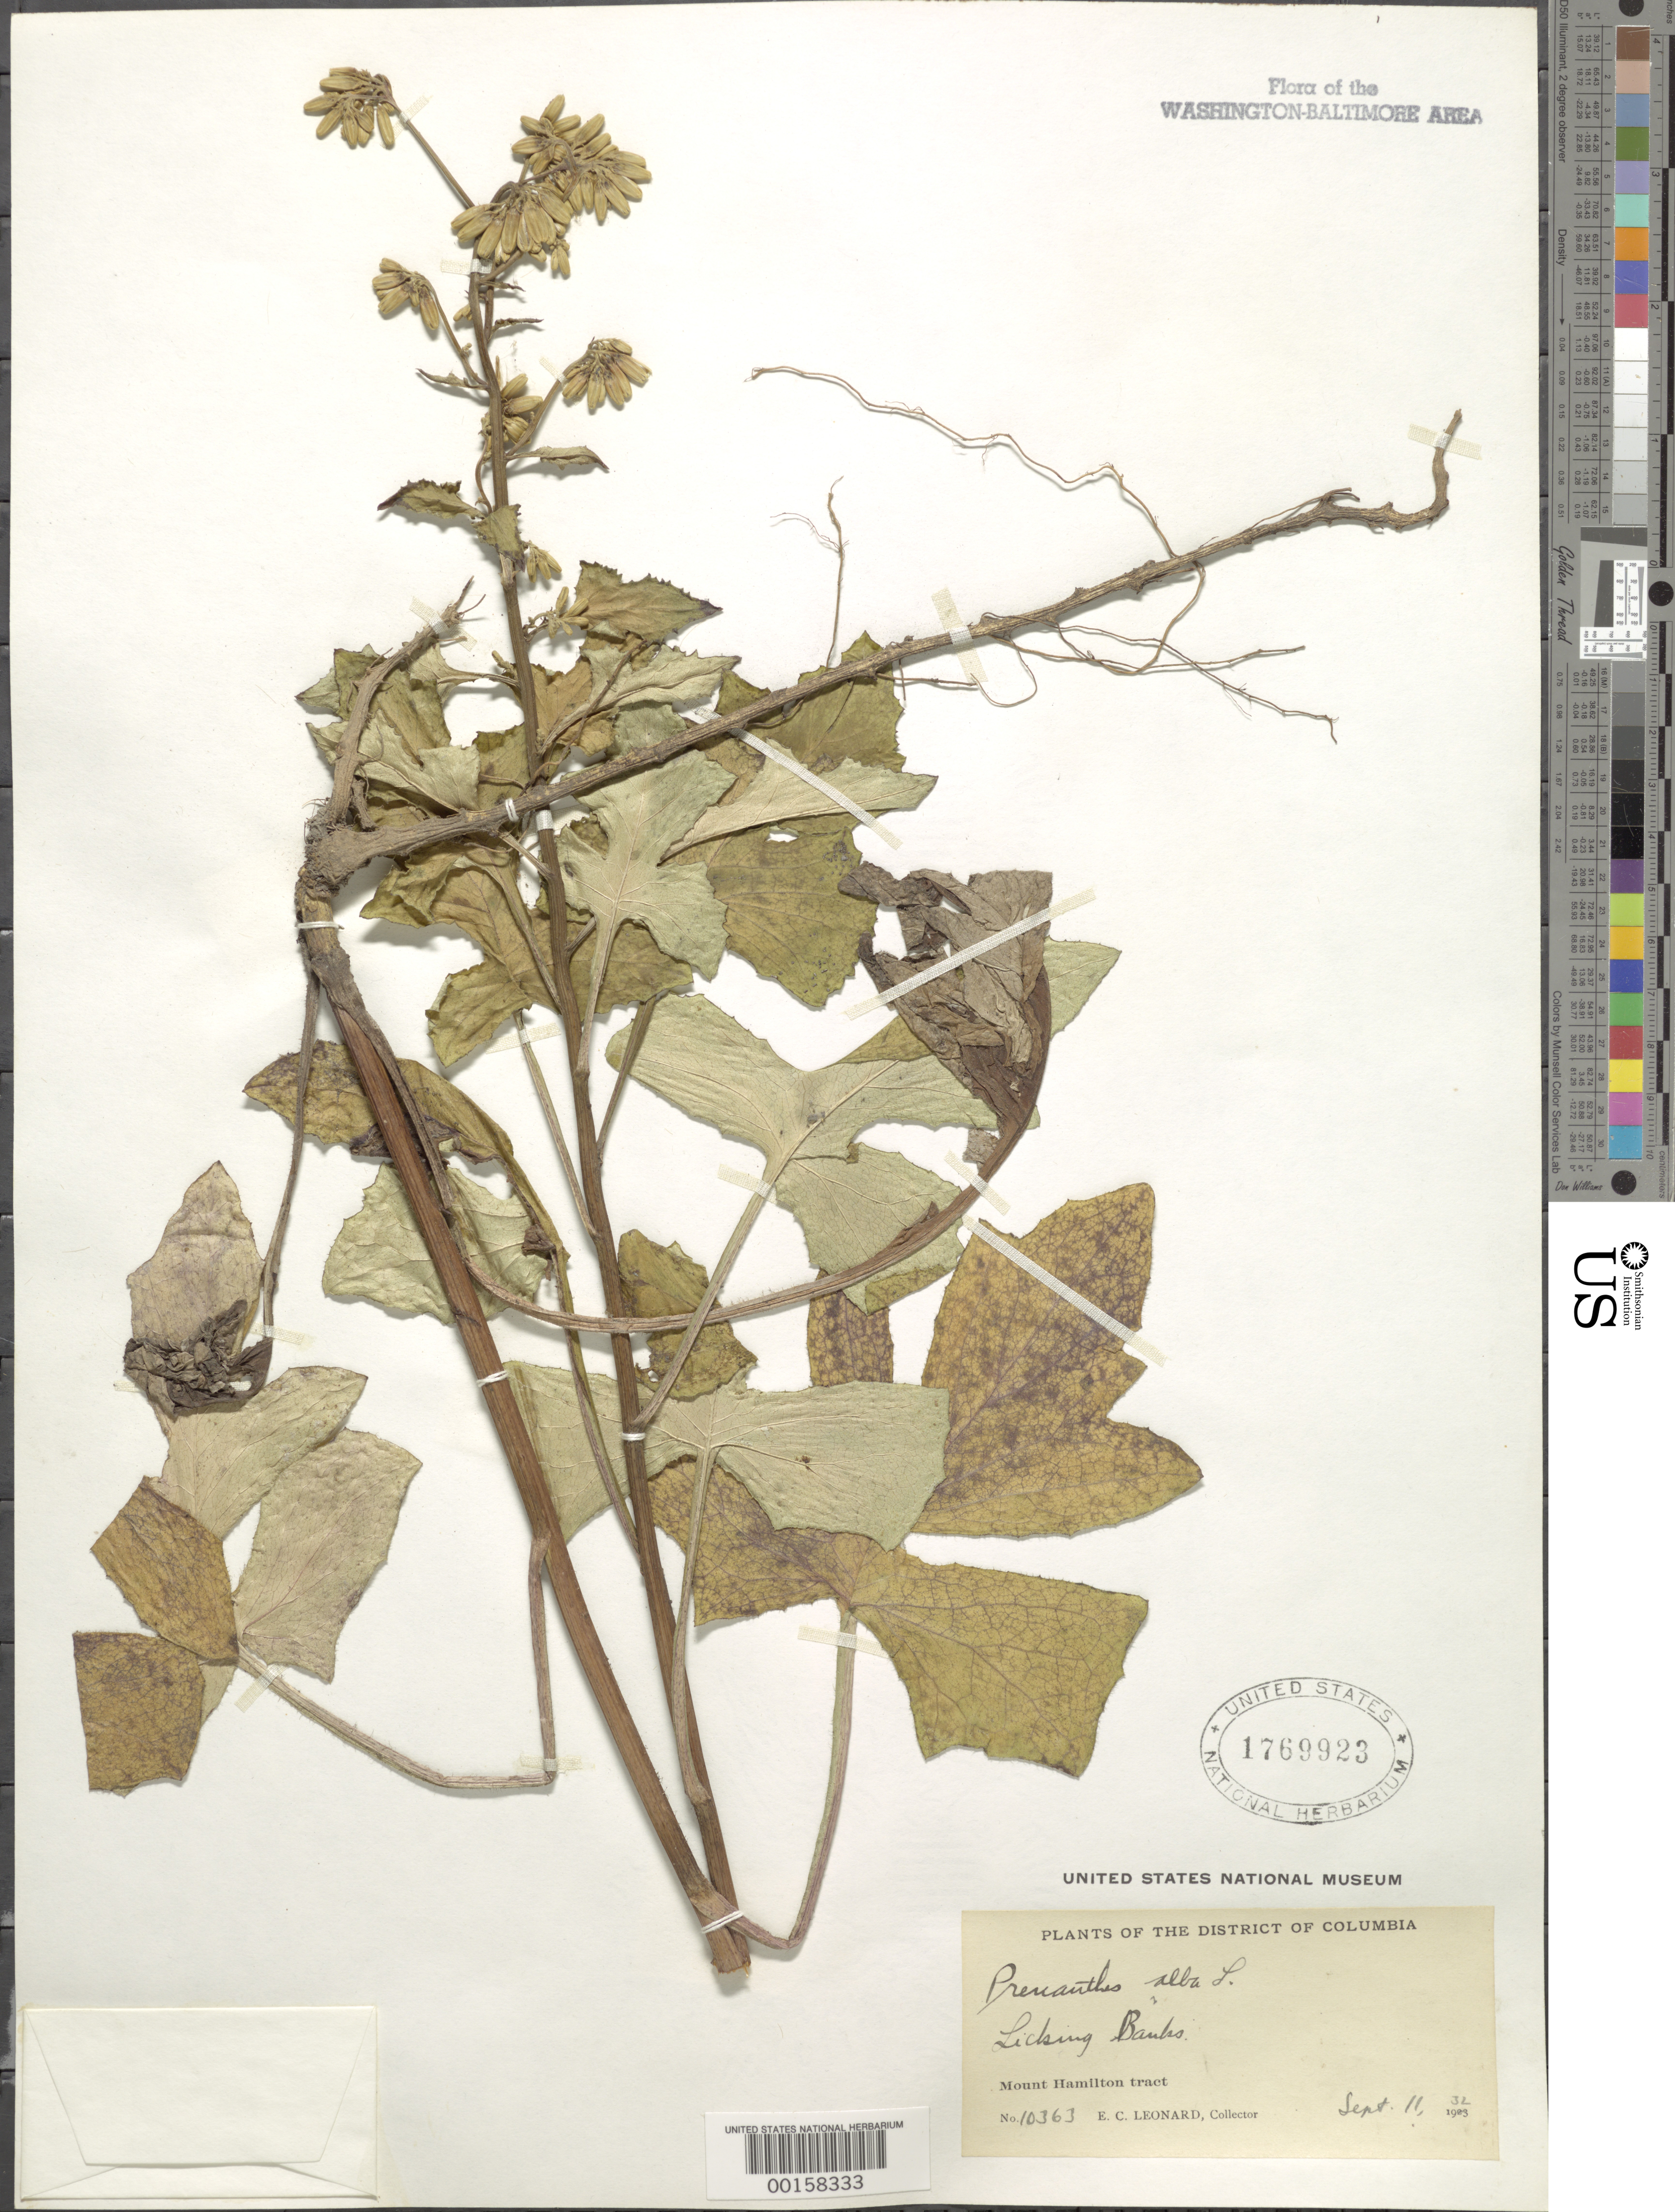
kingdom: Plantae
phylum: Tracheophyta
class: Magnoliopsida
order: Asterales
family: Asteraceae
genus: Nabalus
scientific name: Nabalus albus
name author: (L.) Hook.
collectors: E. C. Leonard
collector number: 10363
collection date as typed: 11 Sep 1932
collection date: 1932-09-11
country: United States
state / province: District of Columbia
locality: Licking Banks Mount Hamilton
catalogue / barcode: US 1769923